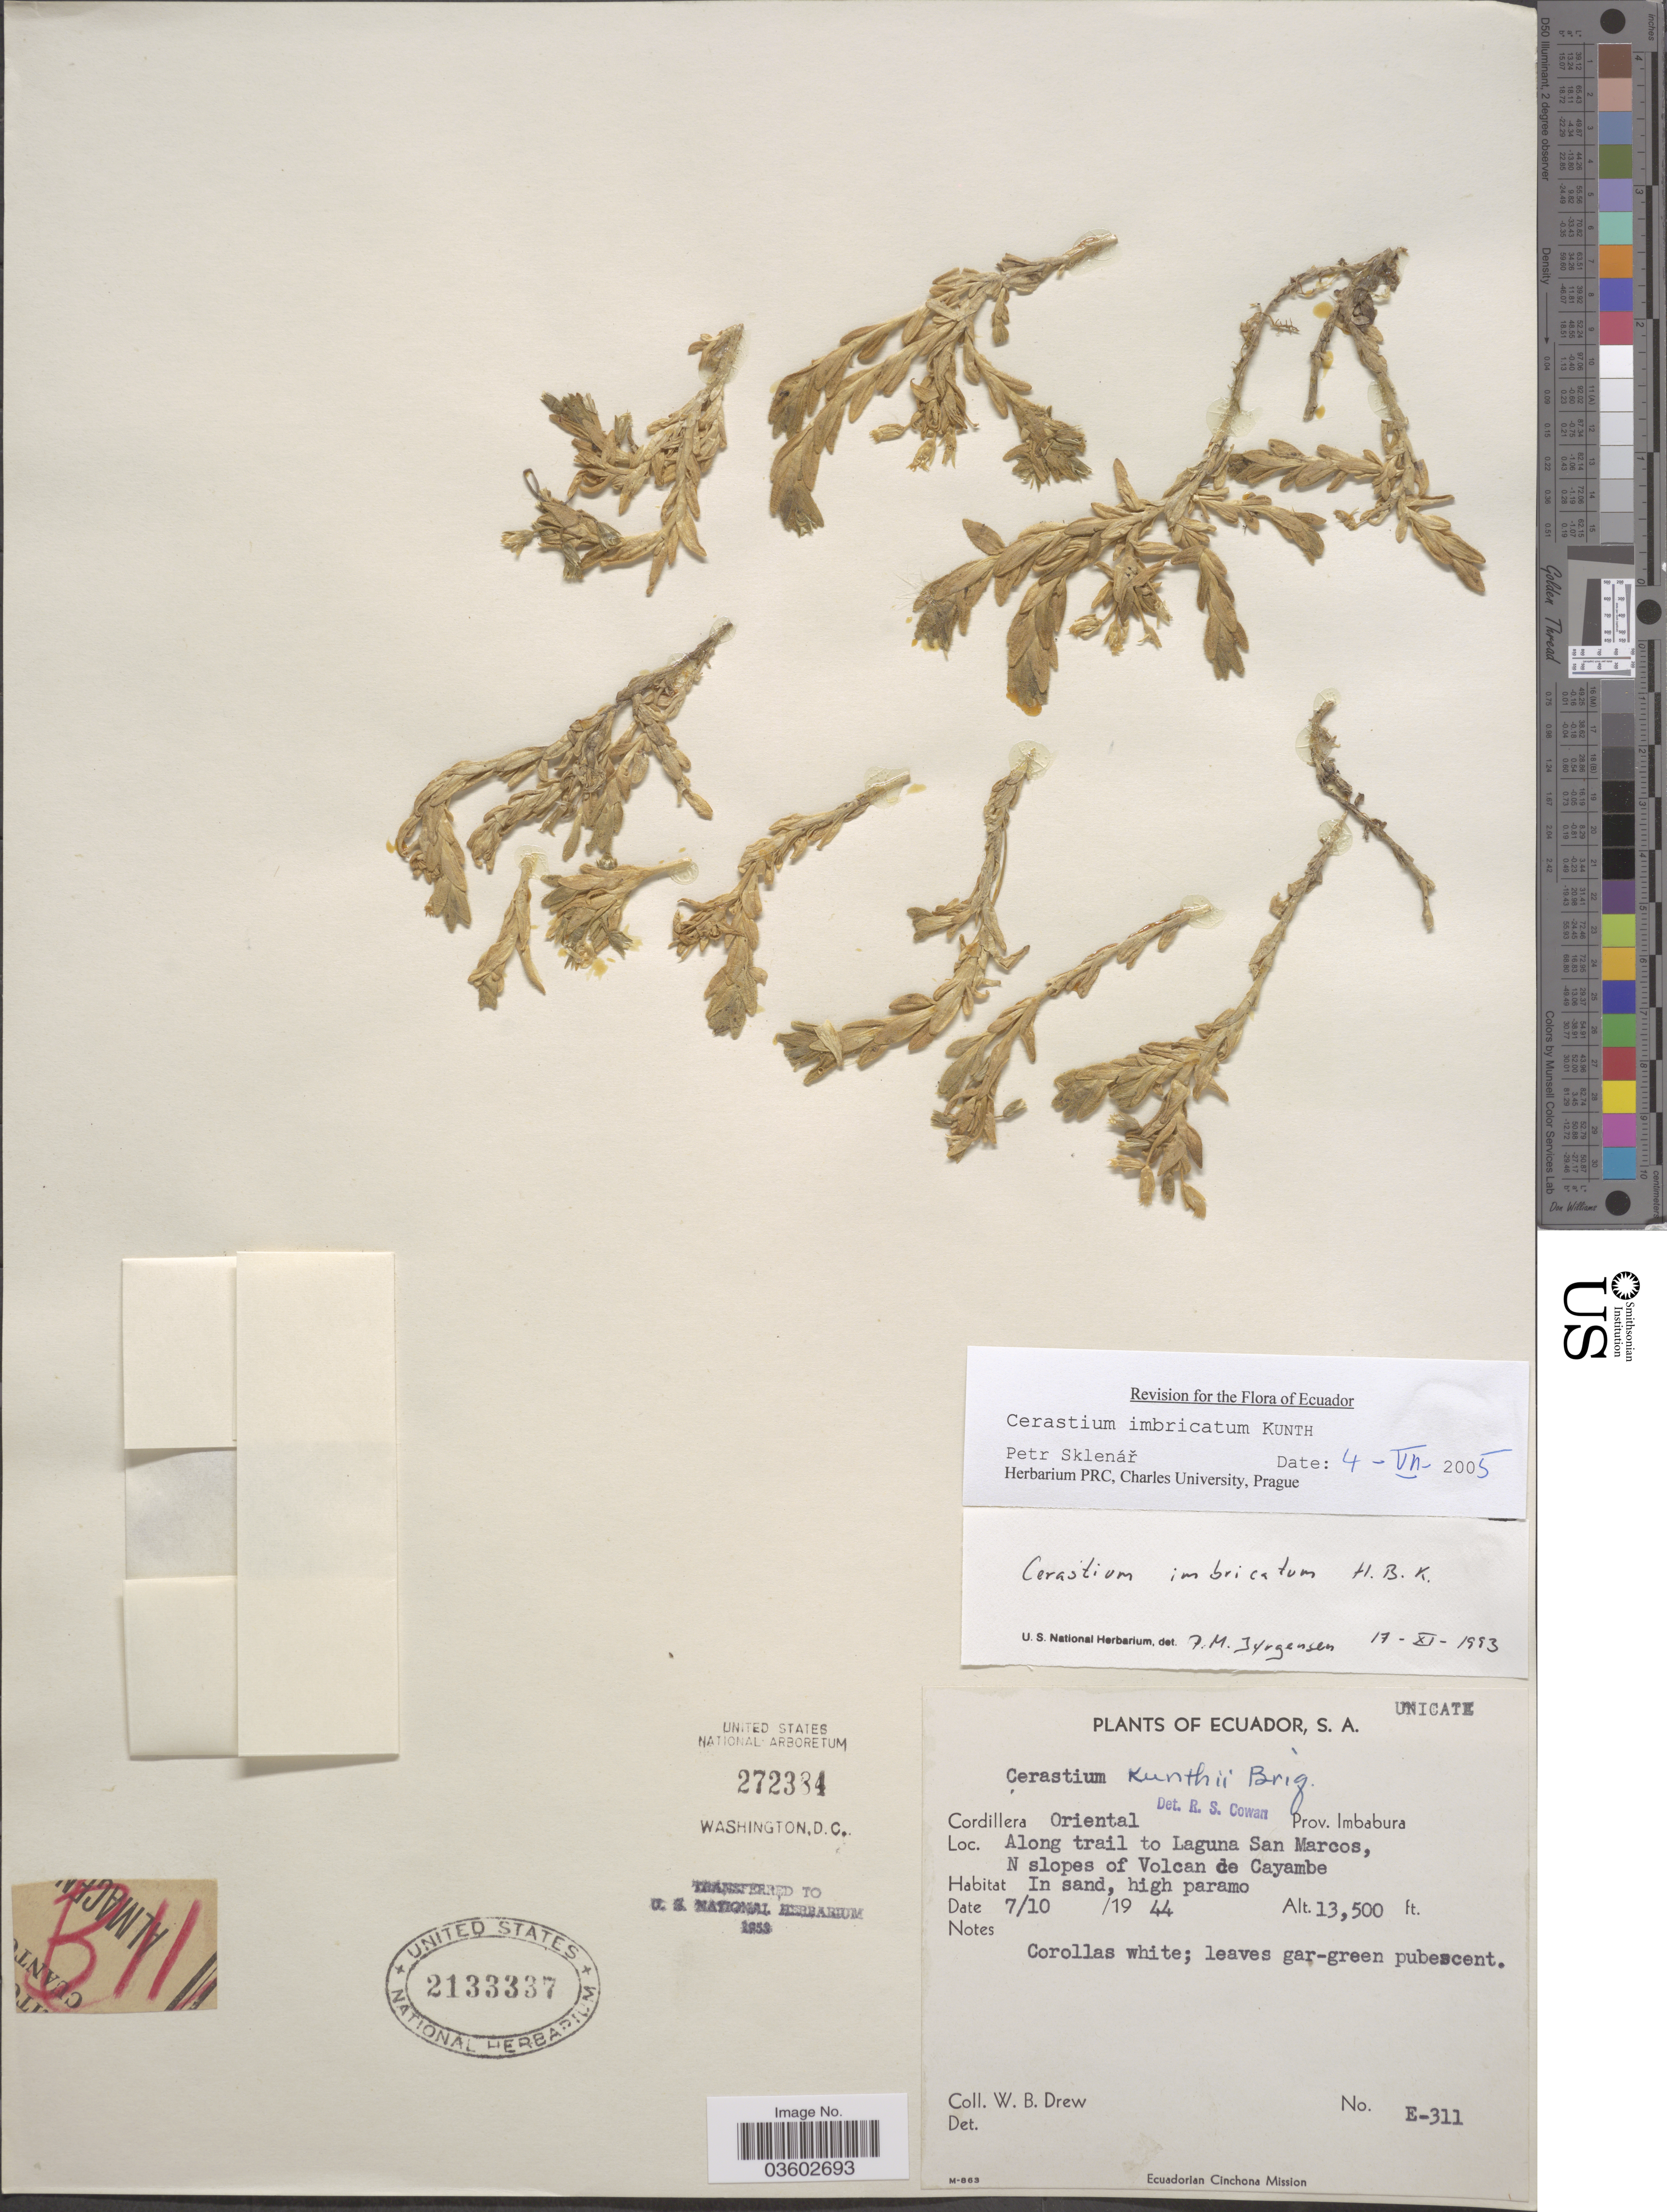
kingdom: Plantae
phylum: Tracheophyta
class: Magnoliopsida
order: Caryophyllales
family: Caryophyllaceae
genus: Cerastium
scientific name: Cerastium imbricatum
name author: Kunth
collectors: W. B. Drew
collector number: E-311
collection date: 1944-10-07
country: Ecuador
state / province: Imbabura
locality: Cordillera Oriental. Along trail to Laguna San Marcos, N slopes of Volcan de Cayambe.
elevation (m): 4115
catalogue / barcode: US 2133337